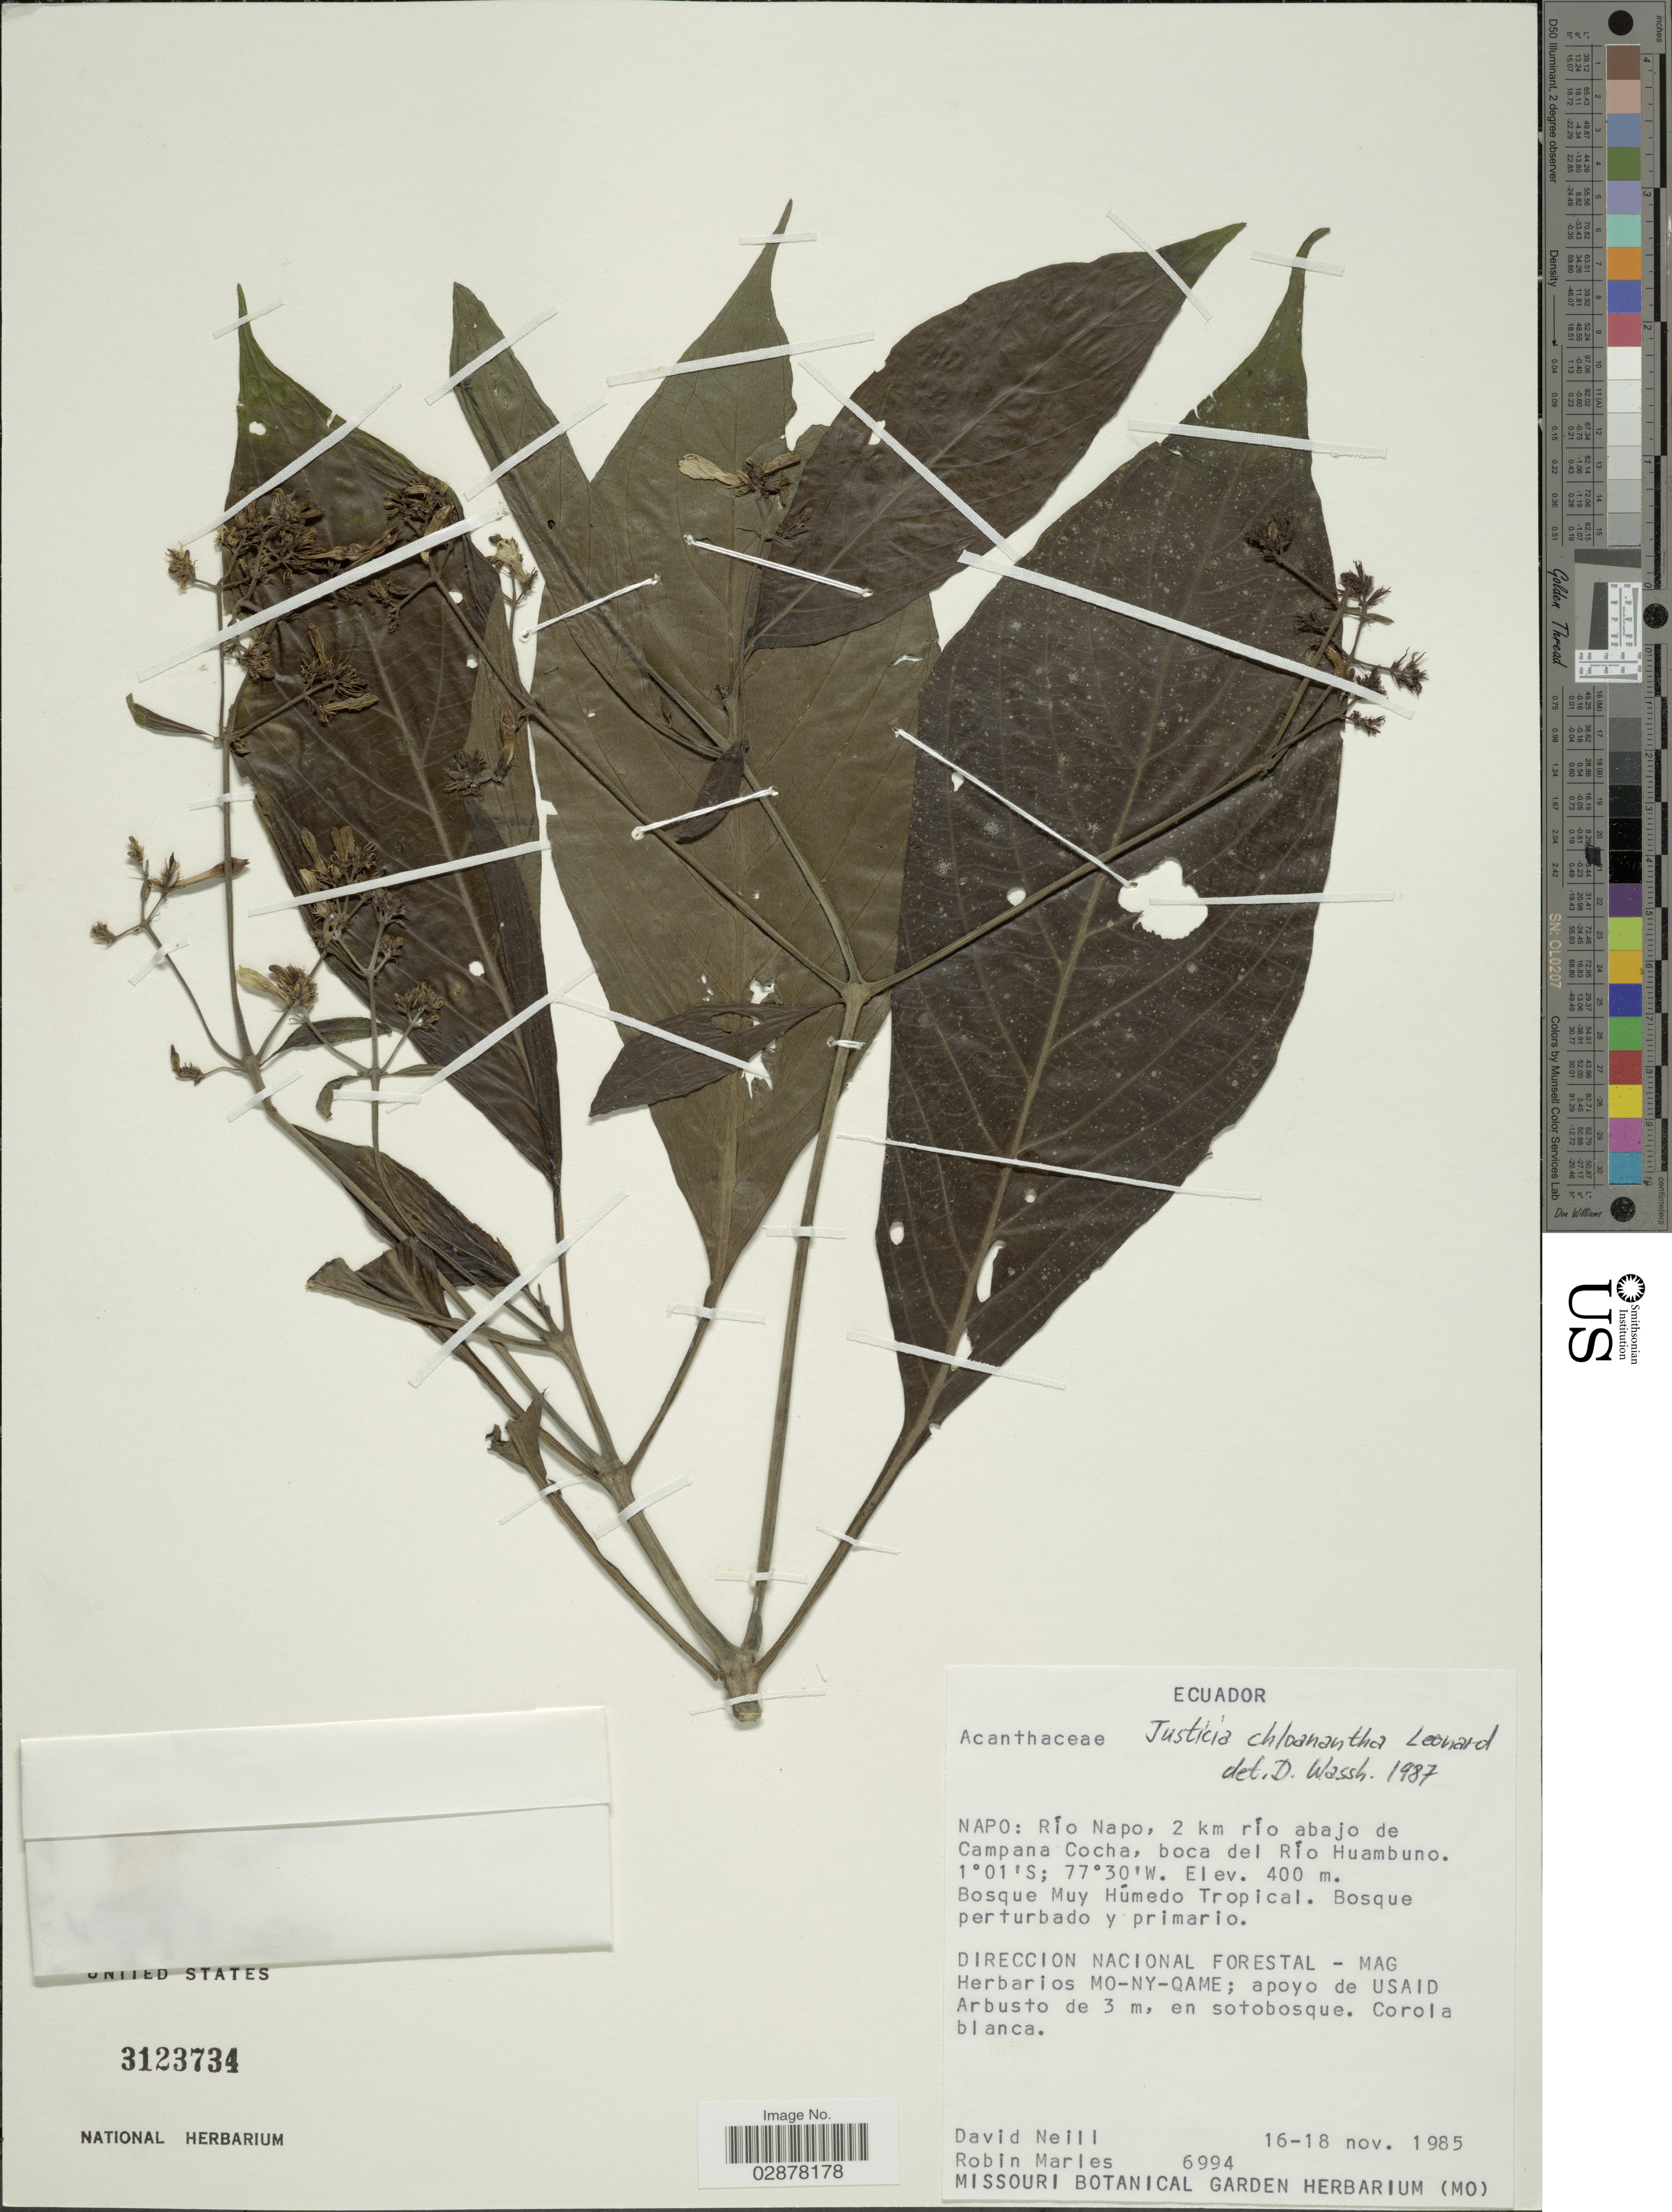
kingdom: Plantae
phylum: Tracheophyta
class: Magnoliopsida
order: Lamiales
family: Acanthaceae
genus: Justicia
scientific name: Justicia chloanantha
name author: Leonard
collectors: D. Neill & R. Marles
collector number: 6994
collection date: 1985-11-16/1985-11-18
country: Ecuador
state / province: Napo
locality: Río Napo, 2 km río abajo de Campana Cocha, boca del Río Huambuco, Bosque Muy Húmedo Tropical.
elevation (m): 400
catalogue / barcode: US 3123734